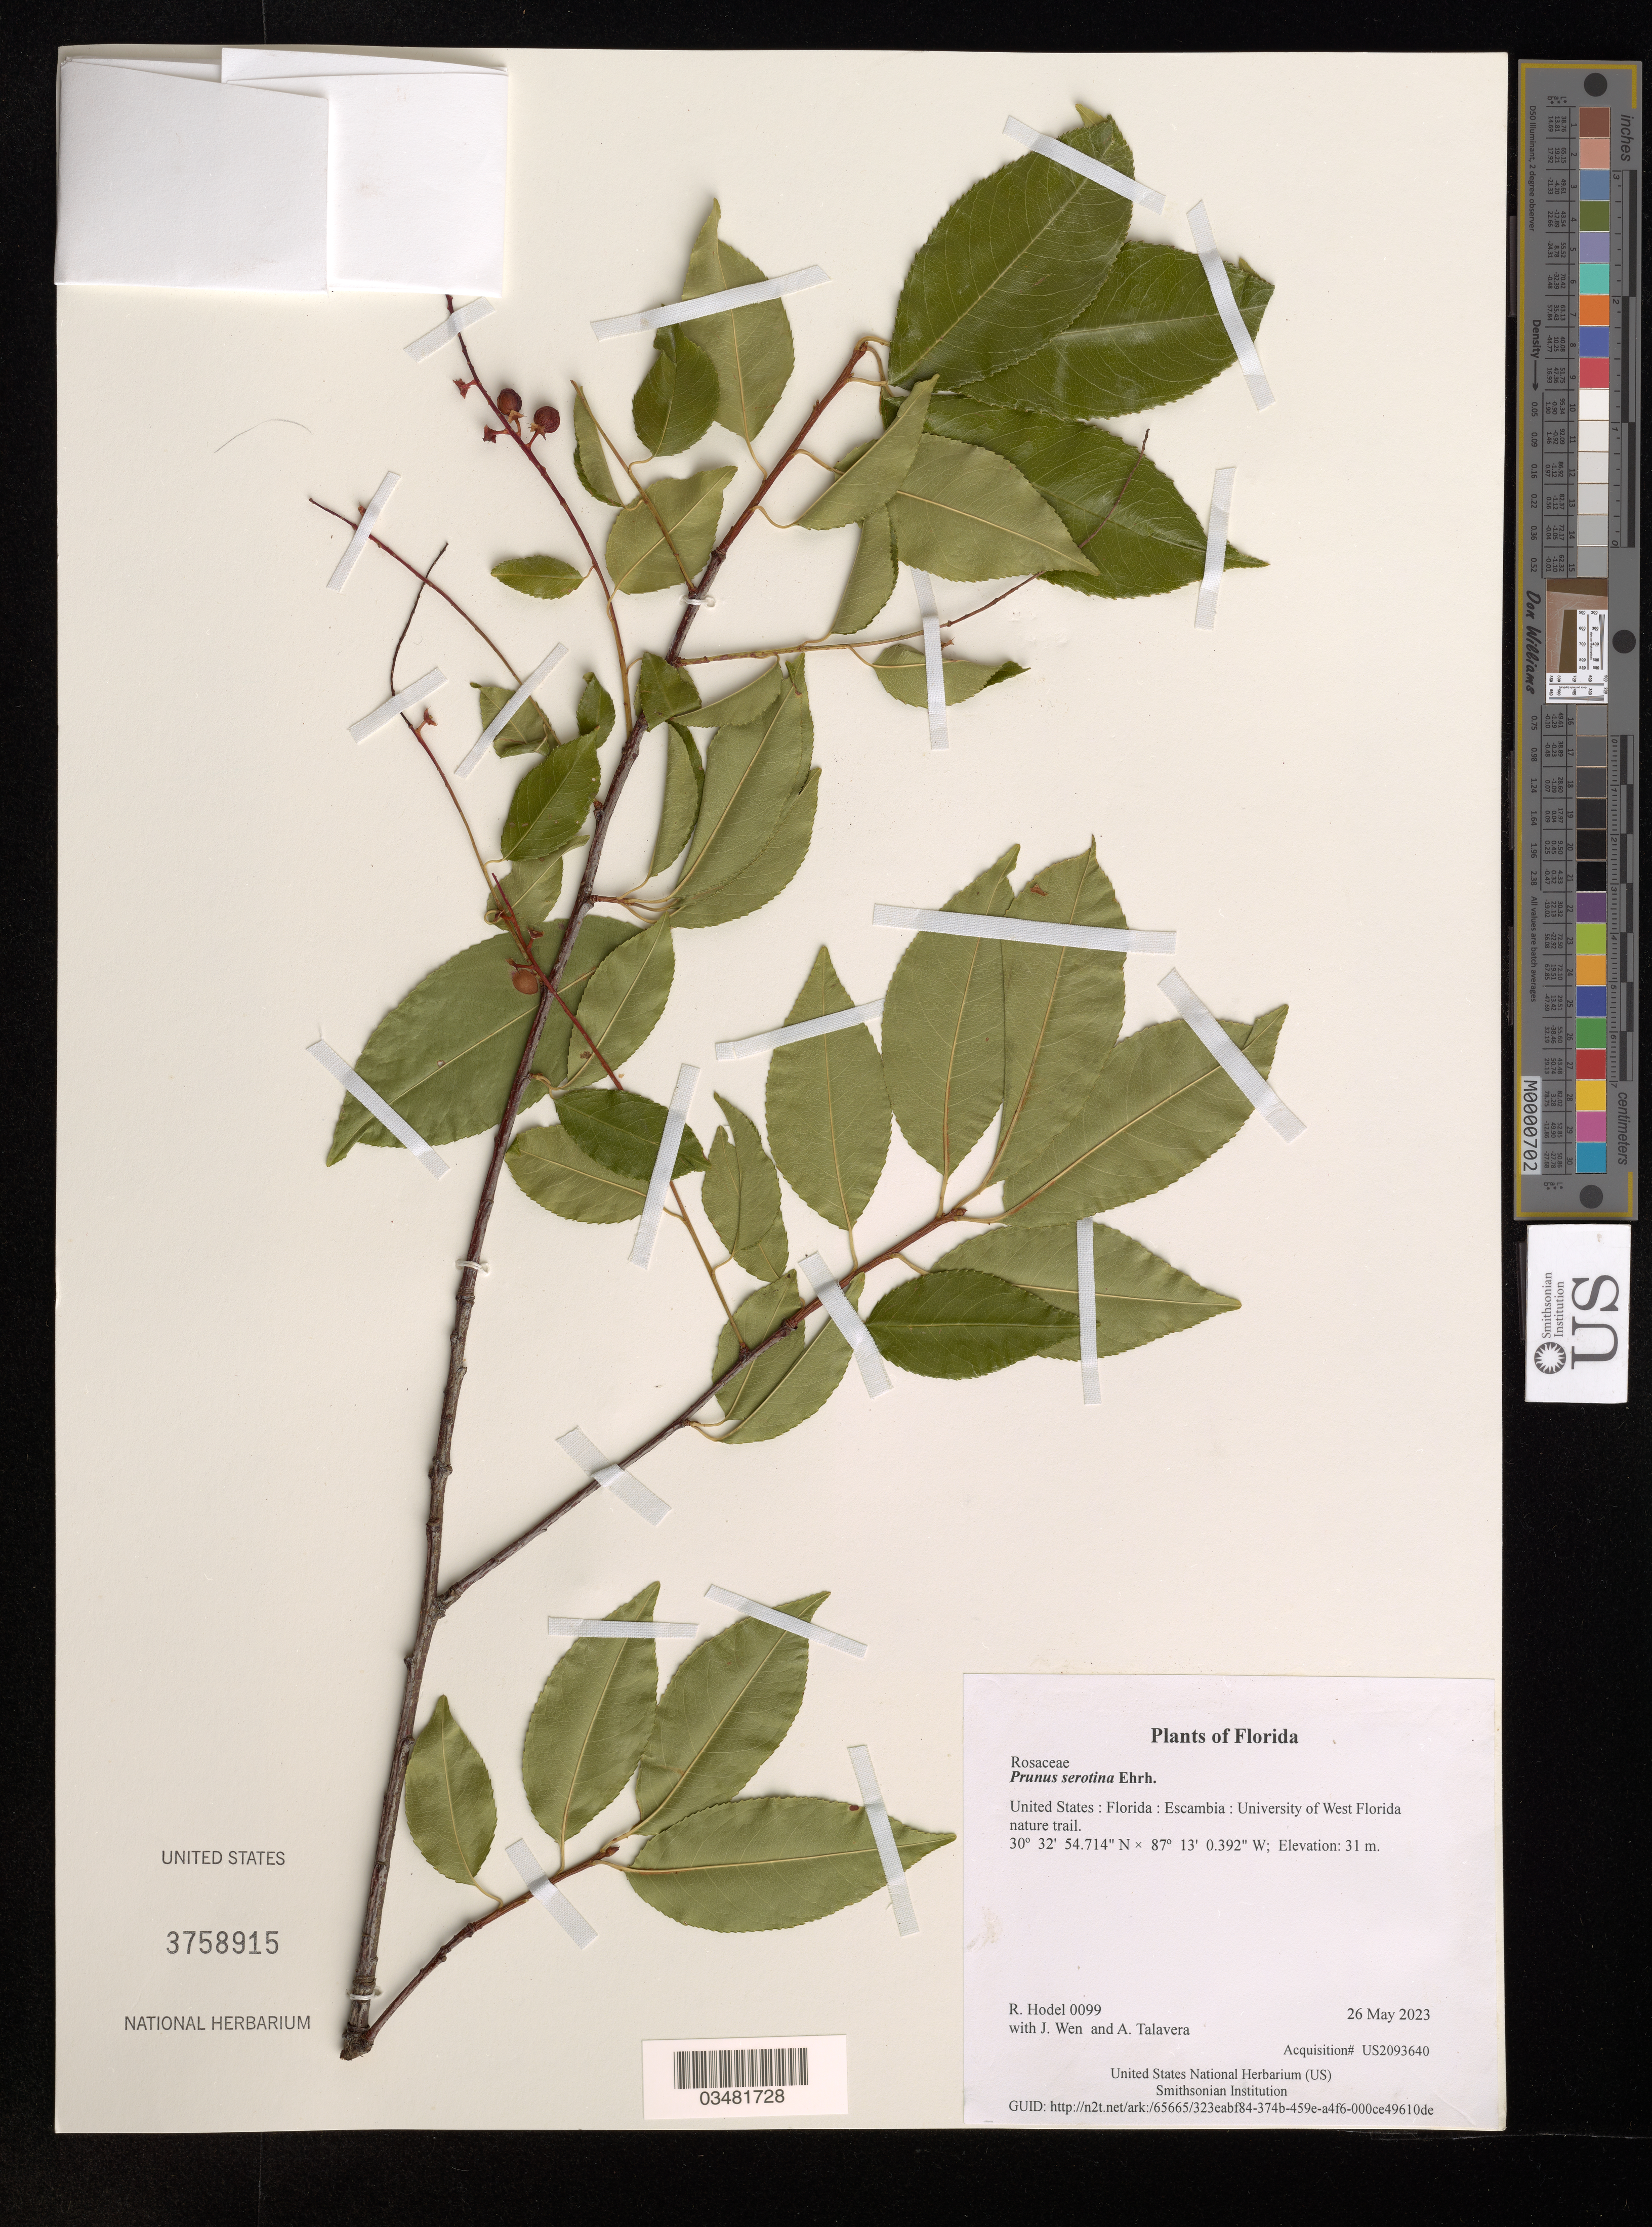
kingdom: Plantae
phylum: Tracheophyta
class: Magnoliopsida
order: Rosales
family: Rosaceae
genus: Prunus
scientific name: Prunus serotina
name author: Ehrh.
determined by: Hodel, Richard G. J.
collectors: R. Hodel, J. Wen & A. Talavera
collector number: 0099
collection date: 2023-05-26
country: United States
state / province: Florida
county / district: Escambia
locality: University of West Florida nature trail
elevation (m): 31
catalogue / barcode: US 3758915